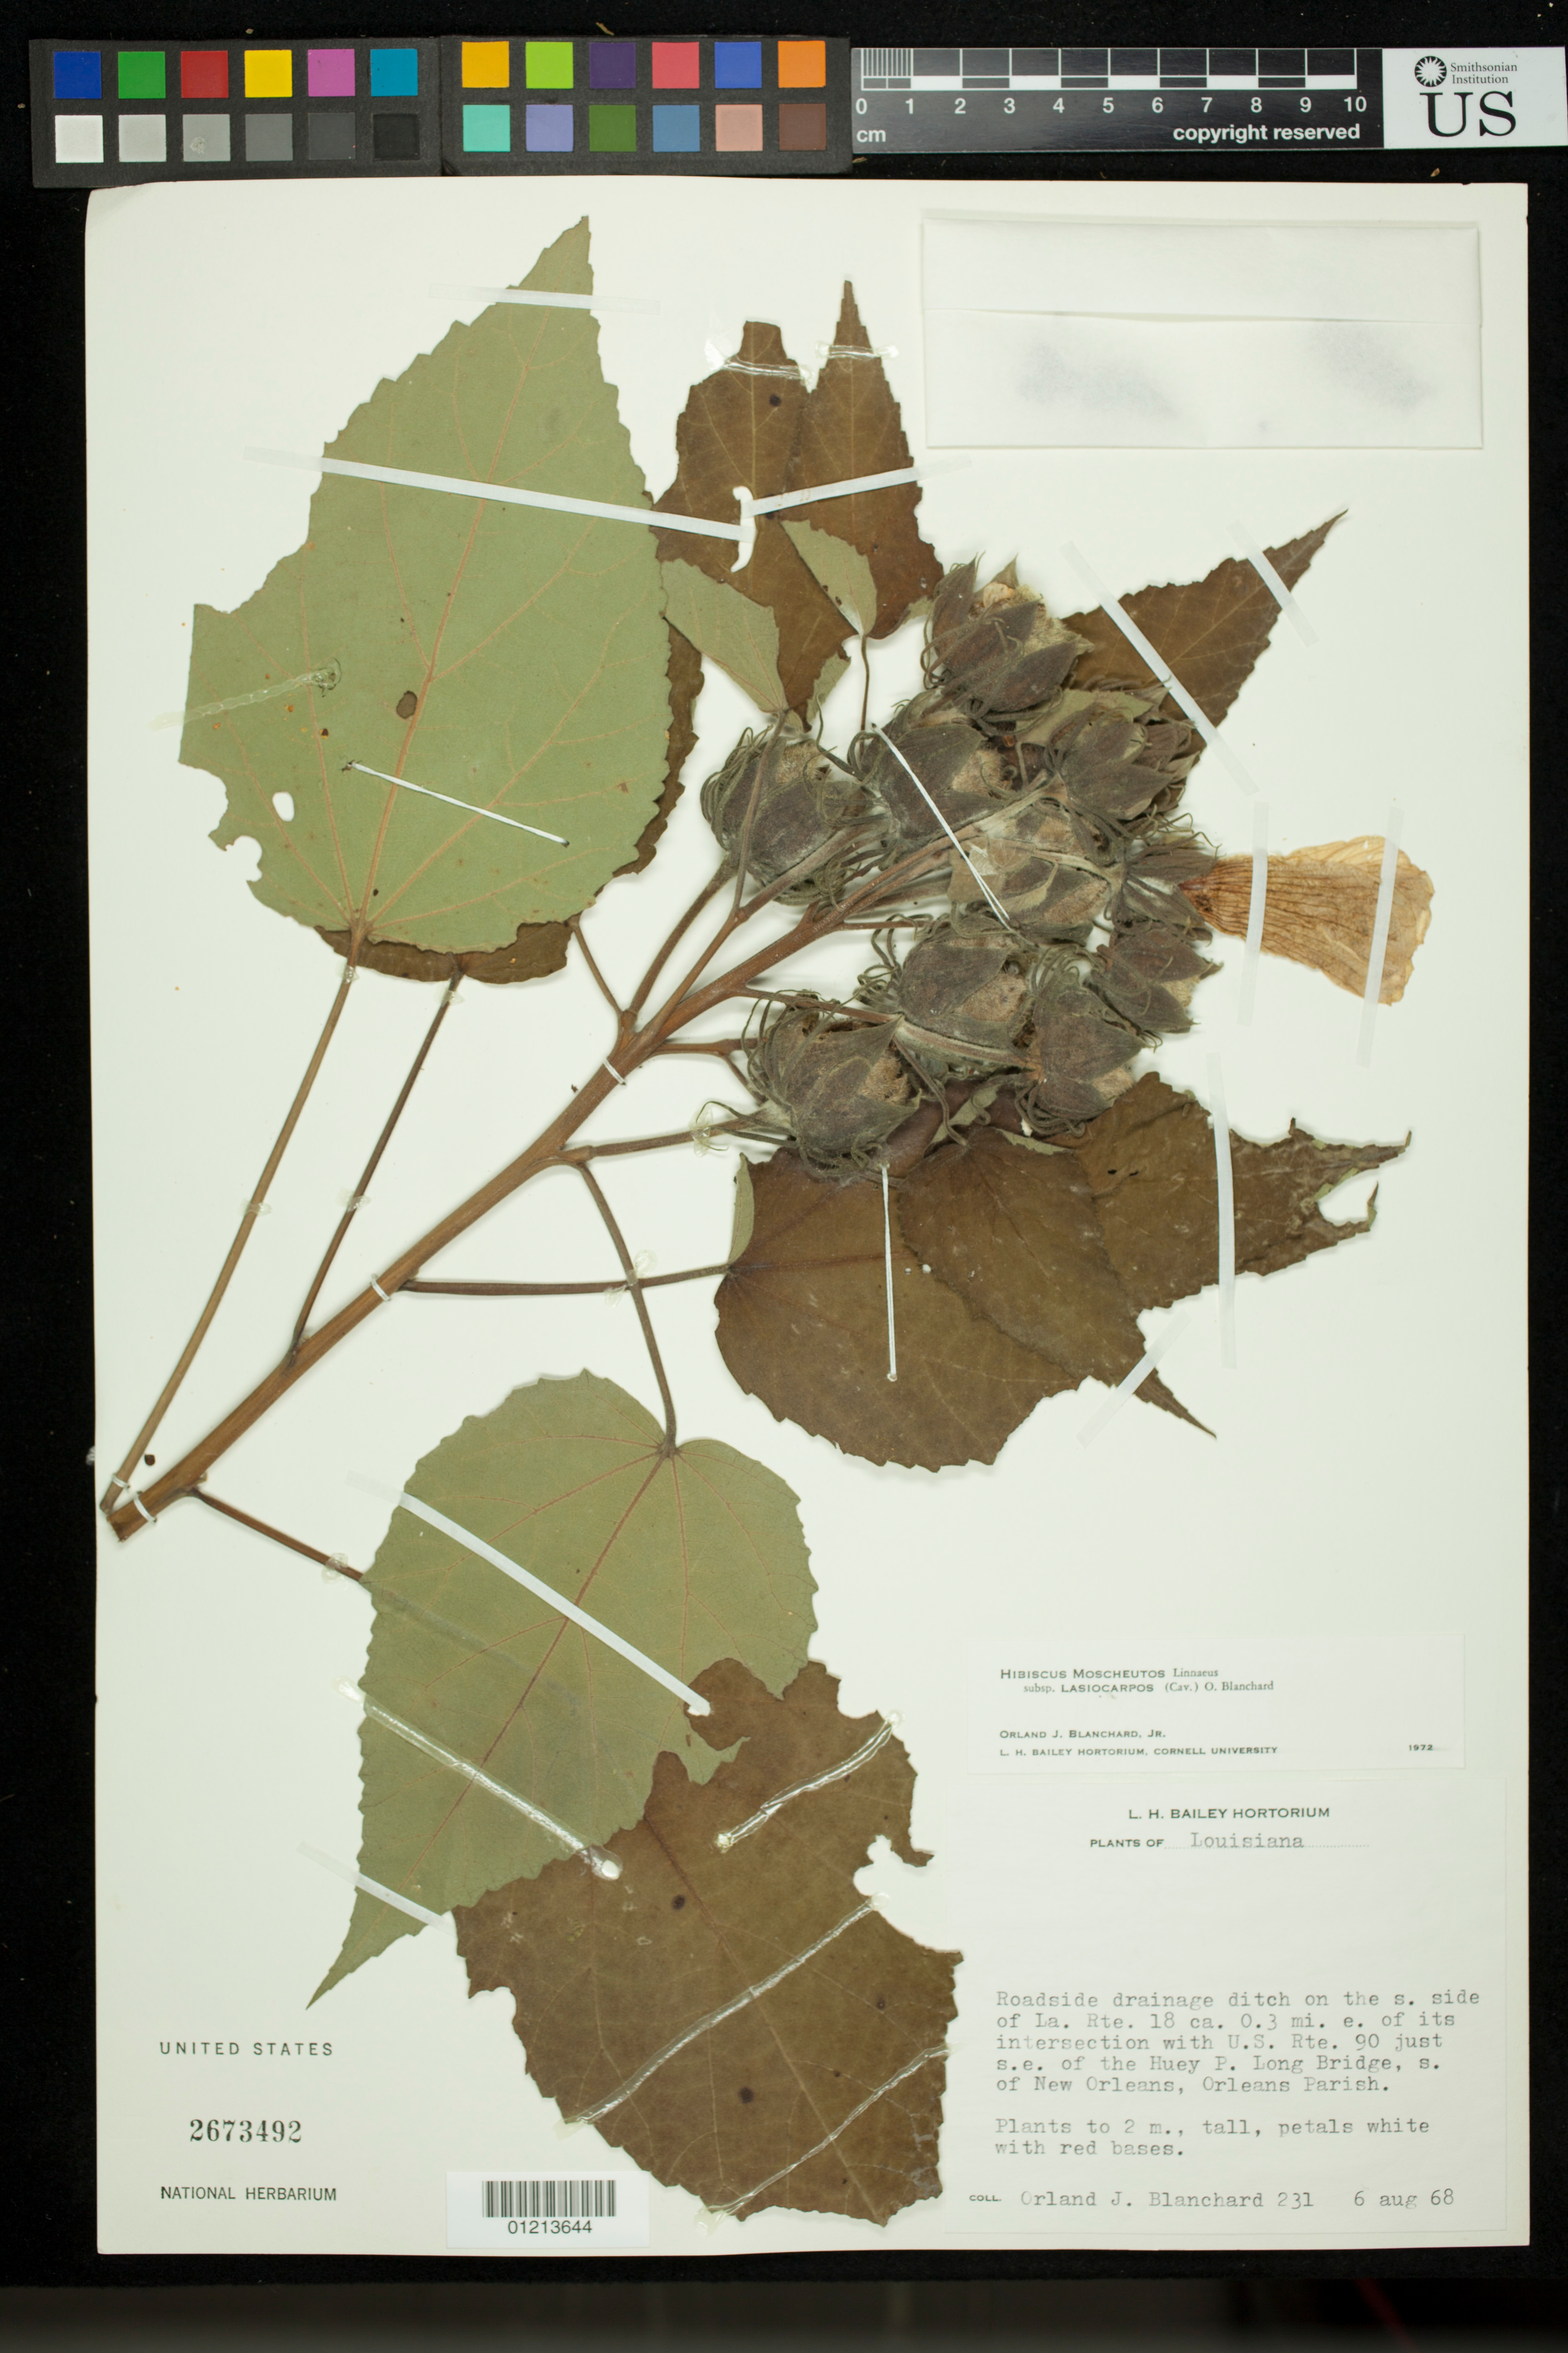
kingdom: Plantae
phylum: Tracheophyta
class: Magnoliopsida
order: Malvales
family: Malvaceae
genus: Hibiscus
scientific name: Hibiscus moscheutos subsp. lasiocarpos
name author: (Cav.) O.J. Blanch.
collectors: O. J. Blanchard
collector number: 231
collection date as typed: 08 Jun 1968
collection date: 1968-06-08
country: United States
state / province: Louisiana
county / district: Orleans Parish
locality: Roadside drainage ditch on the s. side of La. Rte. 18 ca. 0.3 mi. e. of its intersection with U.S. Rte. 90 just s.e. of the Huey P. Long Bridge, s. of New Orleans, Orleans Parish.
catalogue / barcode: US 2673492